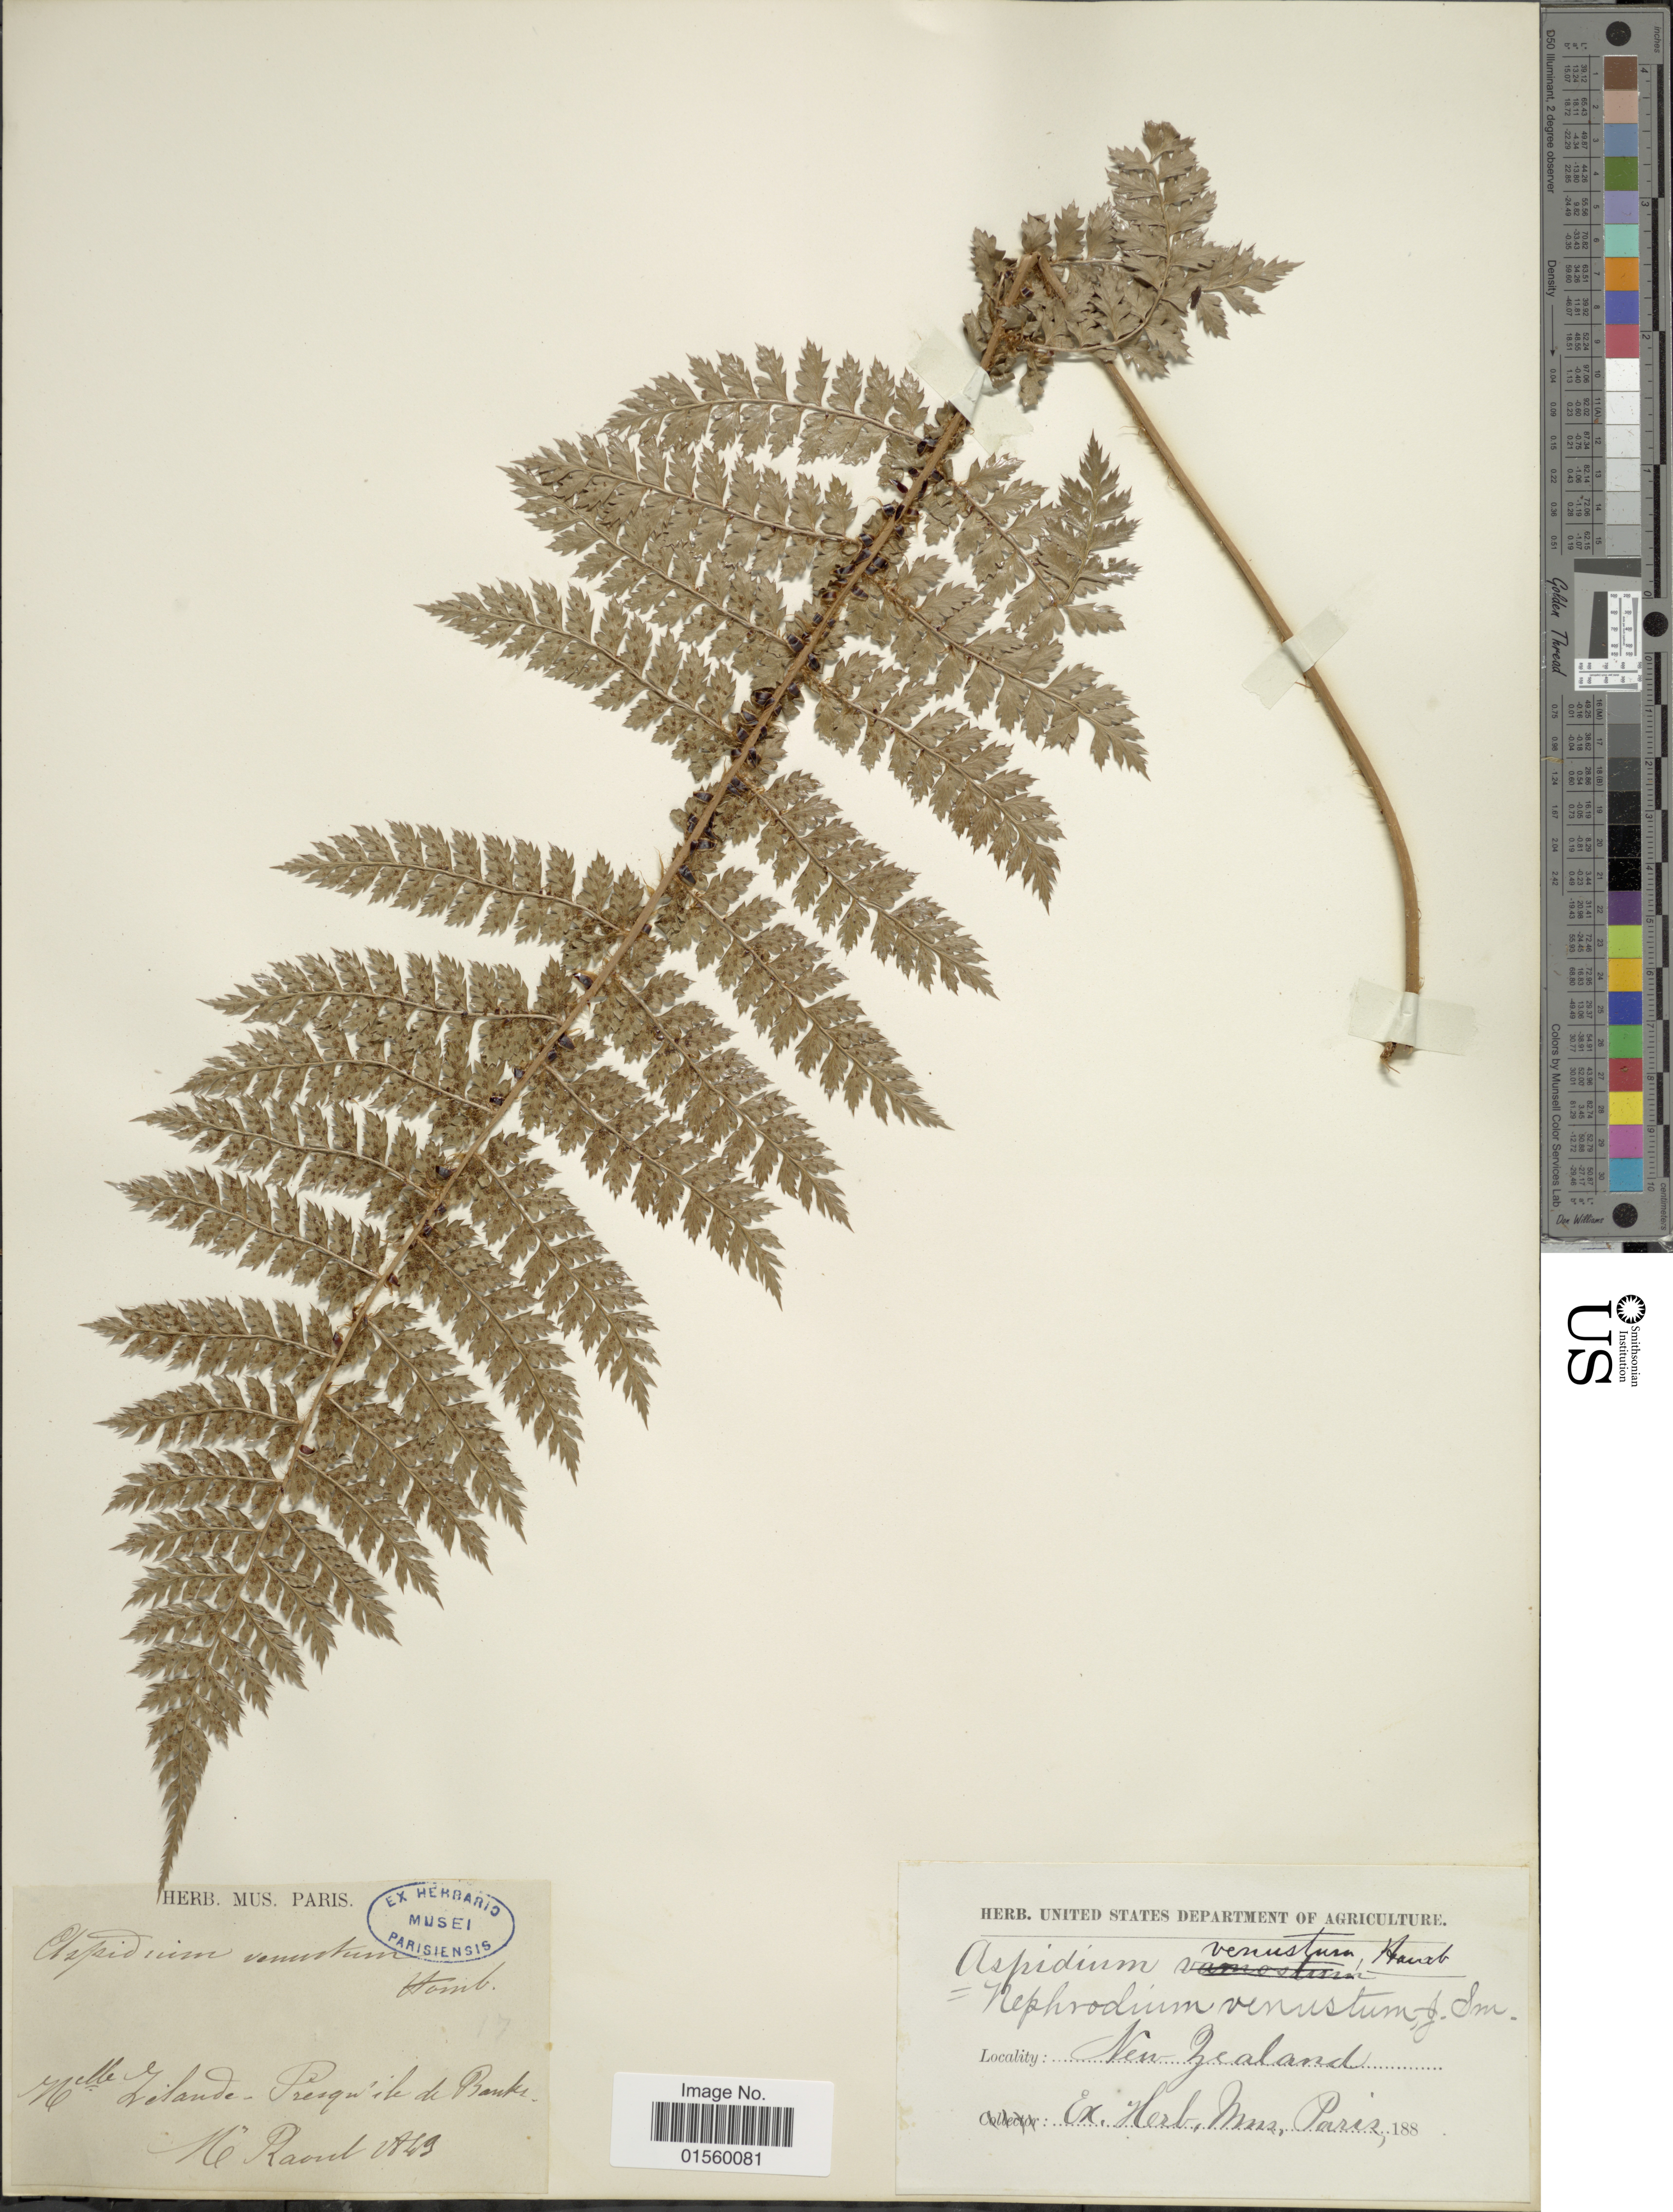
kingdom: Plantae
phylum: Tracheophyta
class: Polypodiopsida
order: Polypodiales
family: Dryopteridaceae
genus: Polystichum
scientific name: Polystichum vestitum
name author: (Sw.) C. Presl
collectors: M. Raoul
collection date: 1849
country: New Zealand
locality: Nelle Zelande, Presgu'ile de Banks [Banks Peninsula]